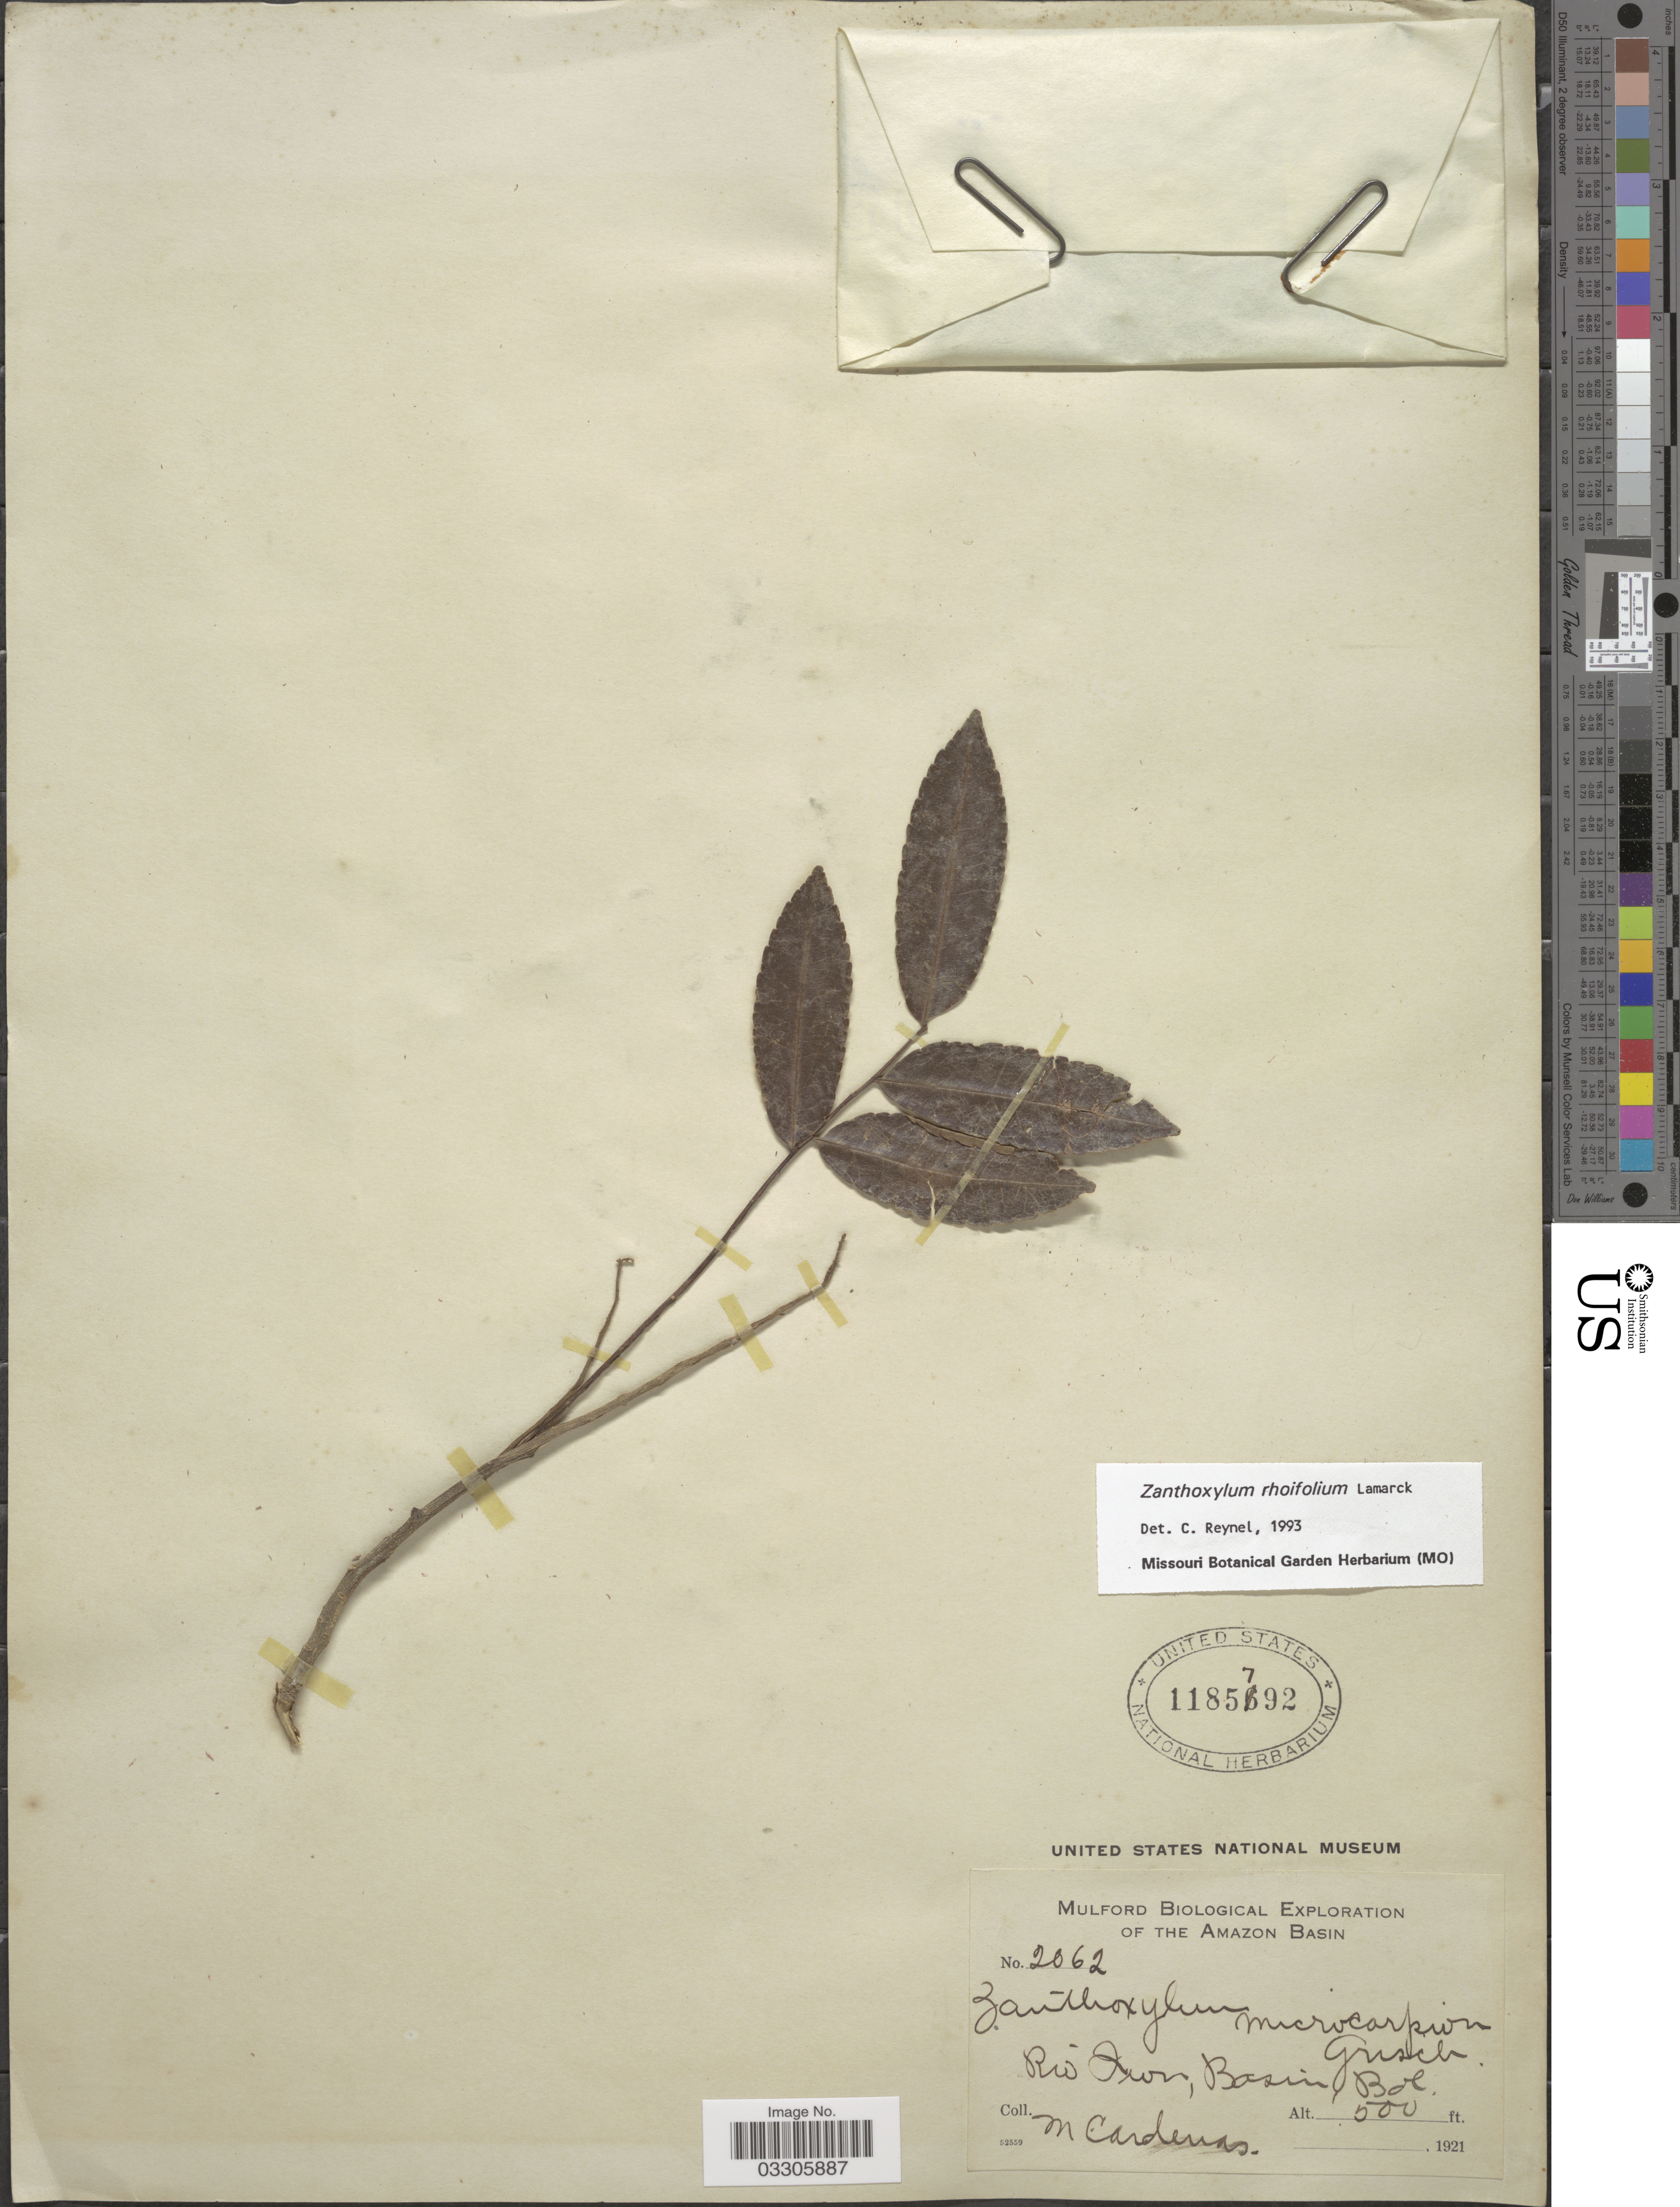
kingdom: Plantae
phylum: Tracheophyta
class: Magnoliopsida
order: Sapindales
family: Rutaceae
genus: Zanthoxylum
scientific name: Zanthoxylum rhoifolium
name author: Lam.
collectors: M. Cárdenas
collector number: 2062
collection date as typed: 1921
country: Bolivia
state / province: Beni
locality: Rio Ibon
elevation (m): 152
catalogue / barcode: US 1185792